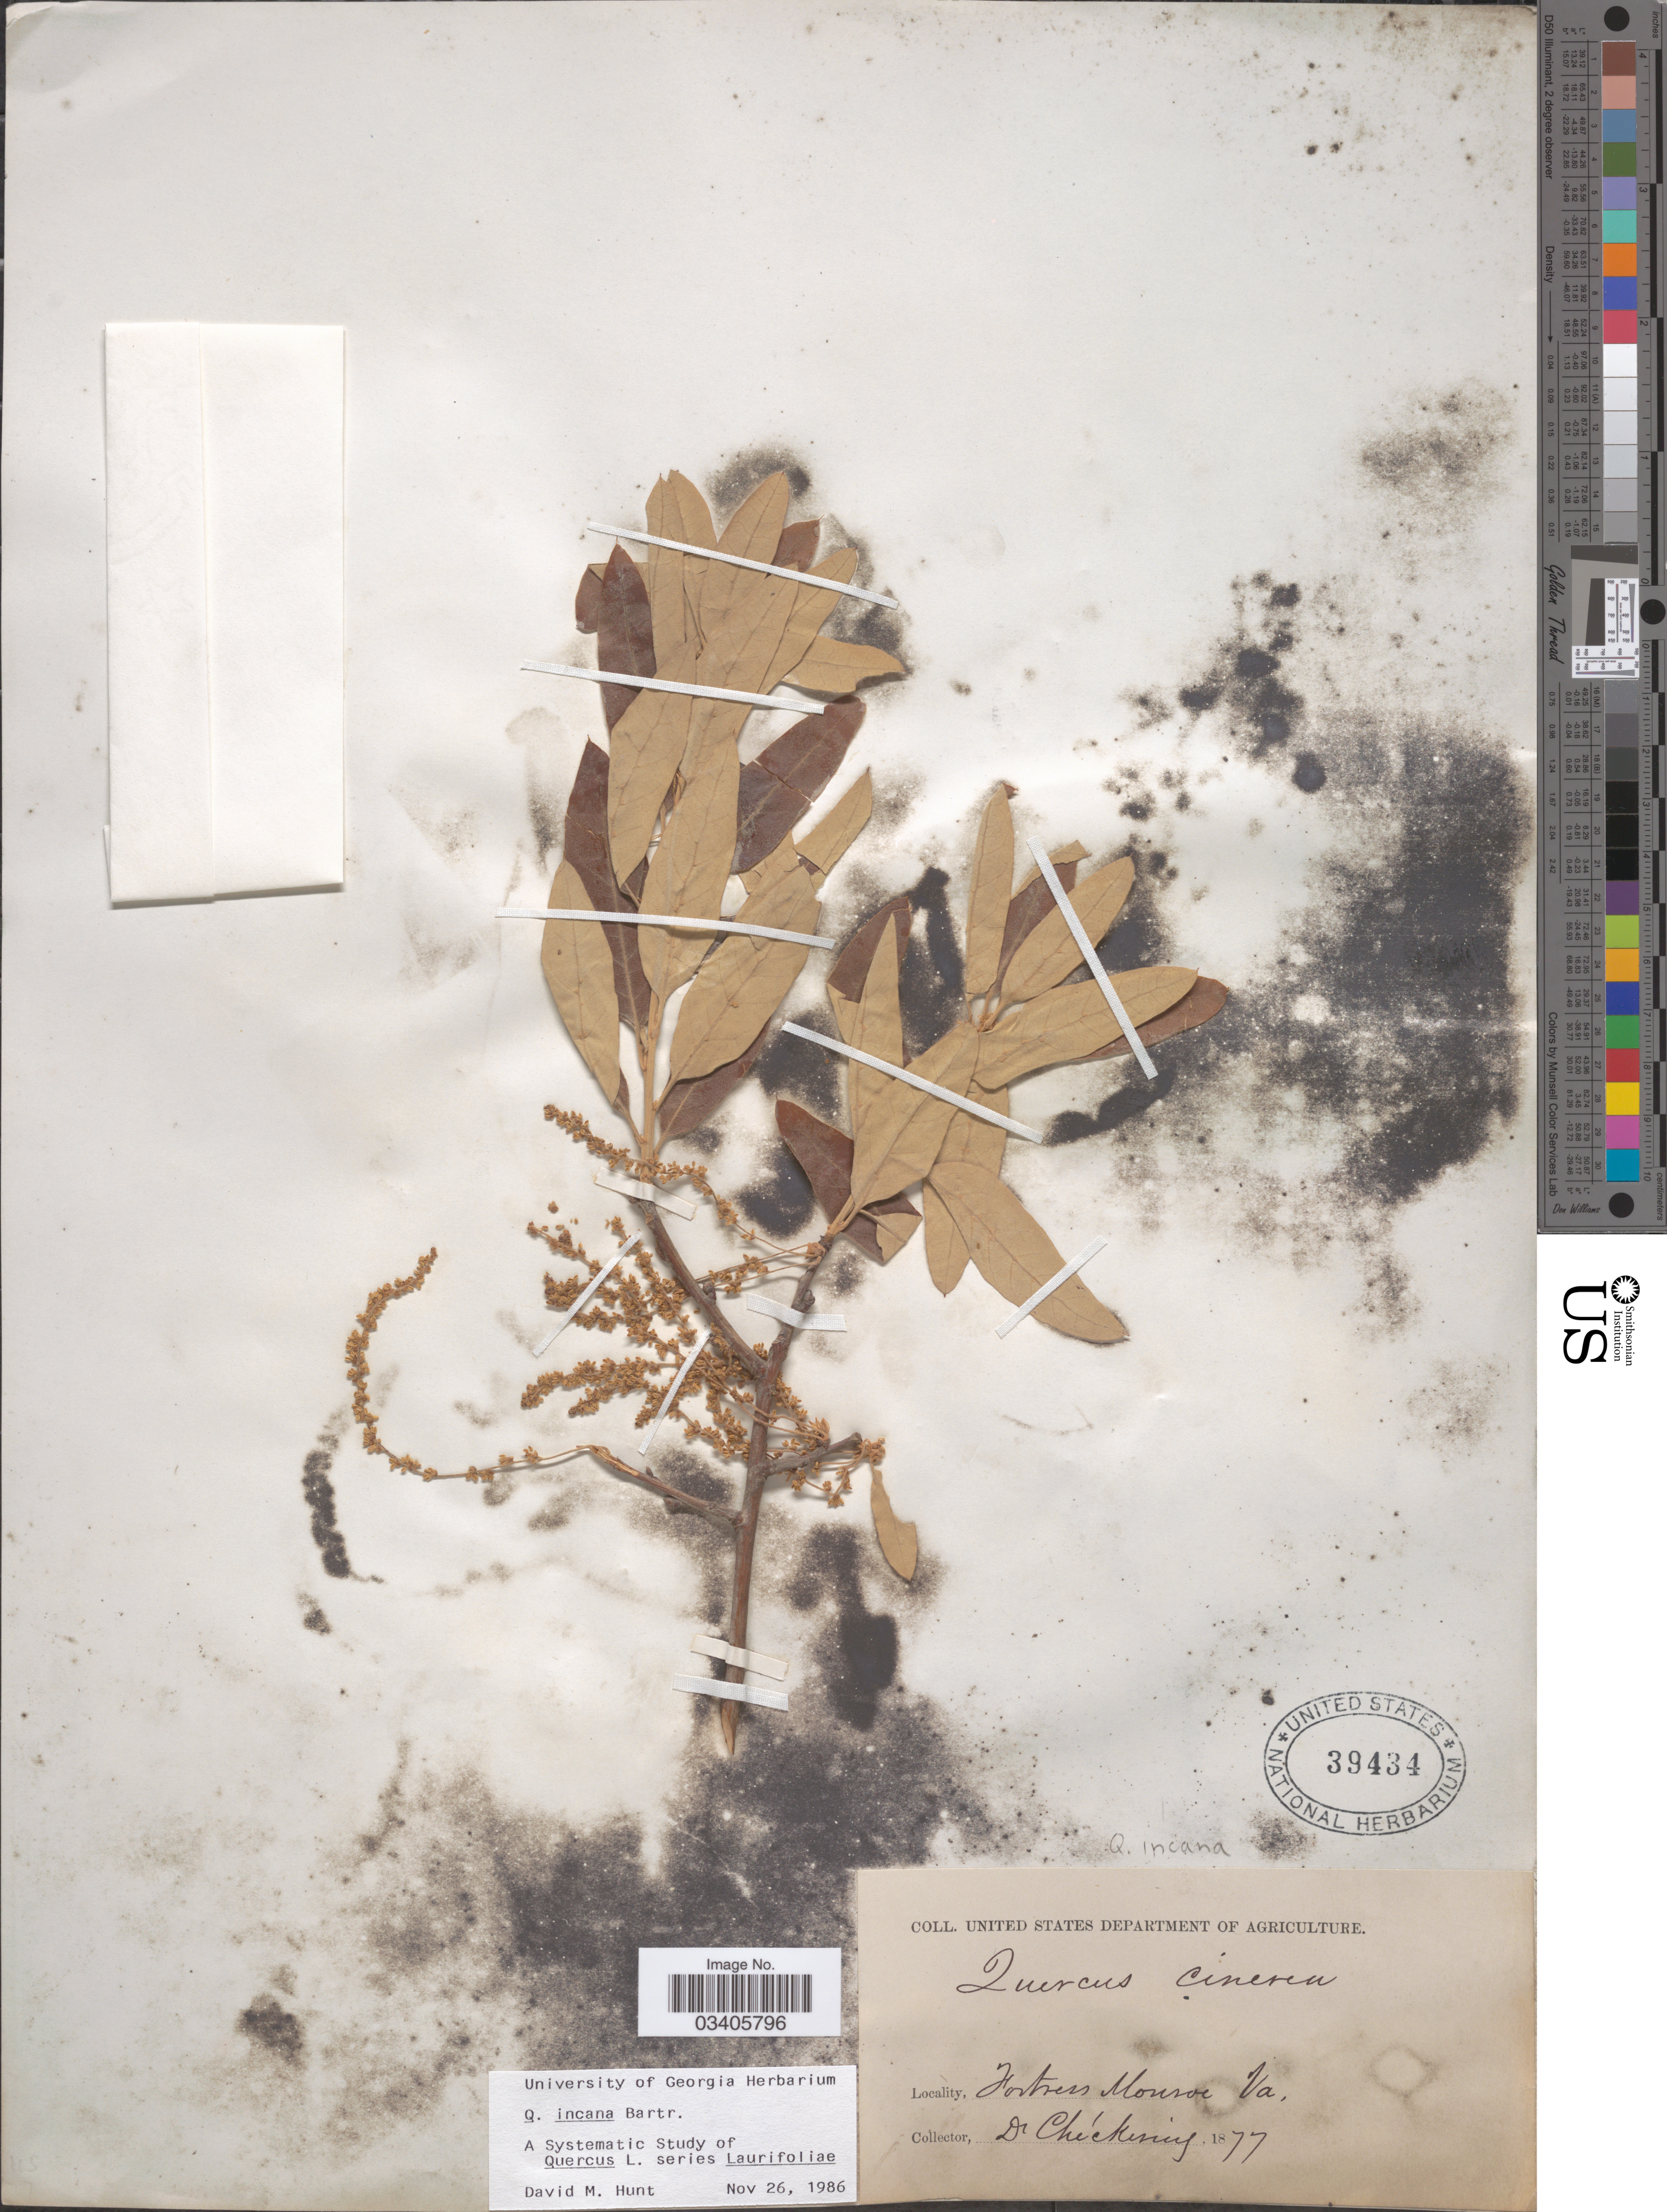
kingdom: Plantae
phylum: Tracheophyta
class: Magnoliopsida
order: Fagales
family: Fagaceae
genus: Quercus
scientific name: Quercus incana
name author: W. Bartram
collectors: Chickering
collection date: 1877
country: United States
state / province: Virginia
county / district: City of Hampton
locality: Fortress Monroe.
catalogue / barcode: US 39434